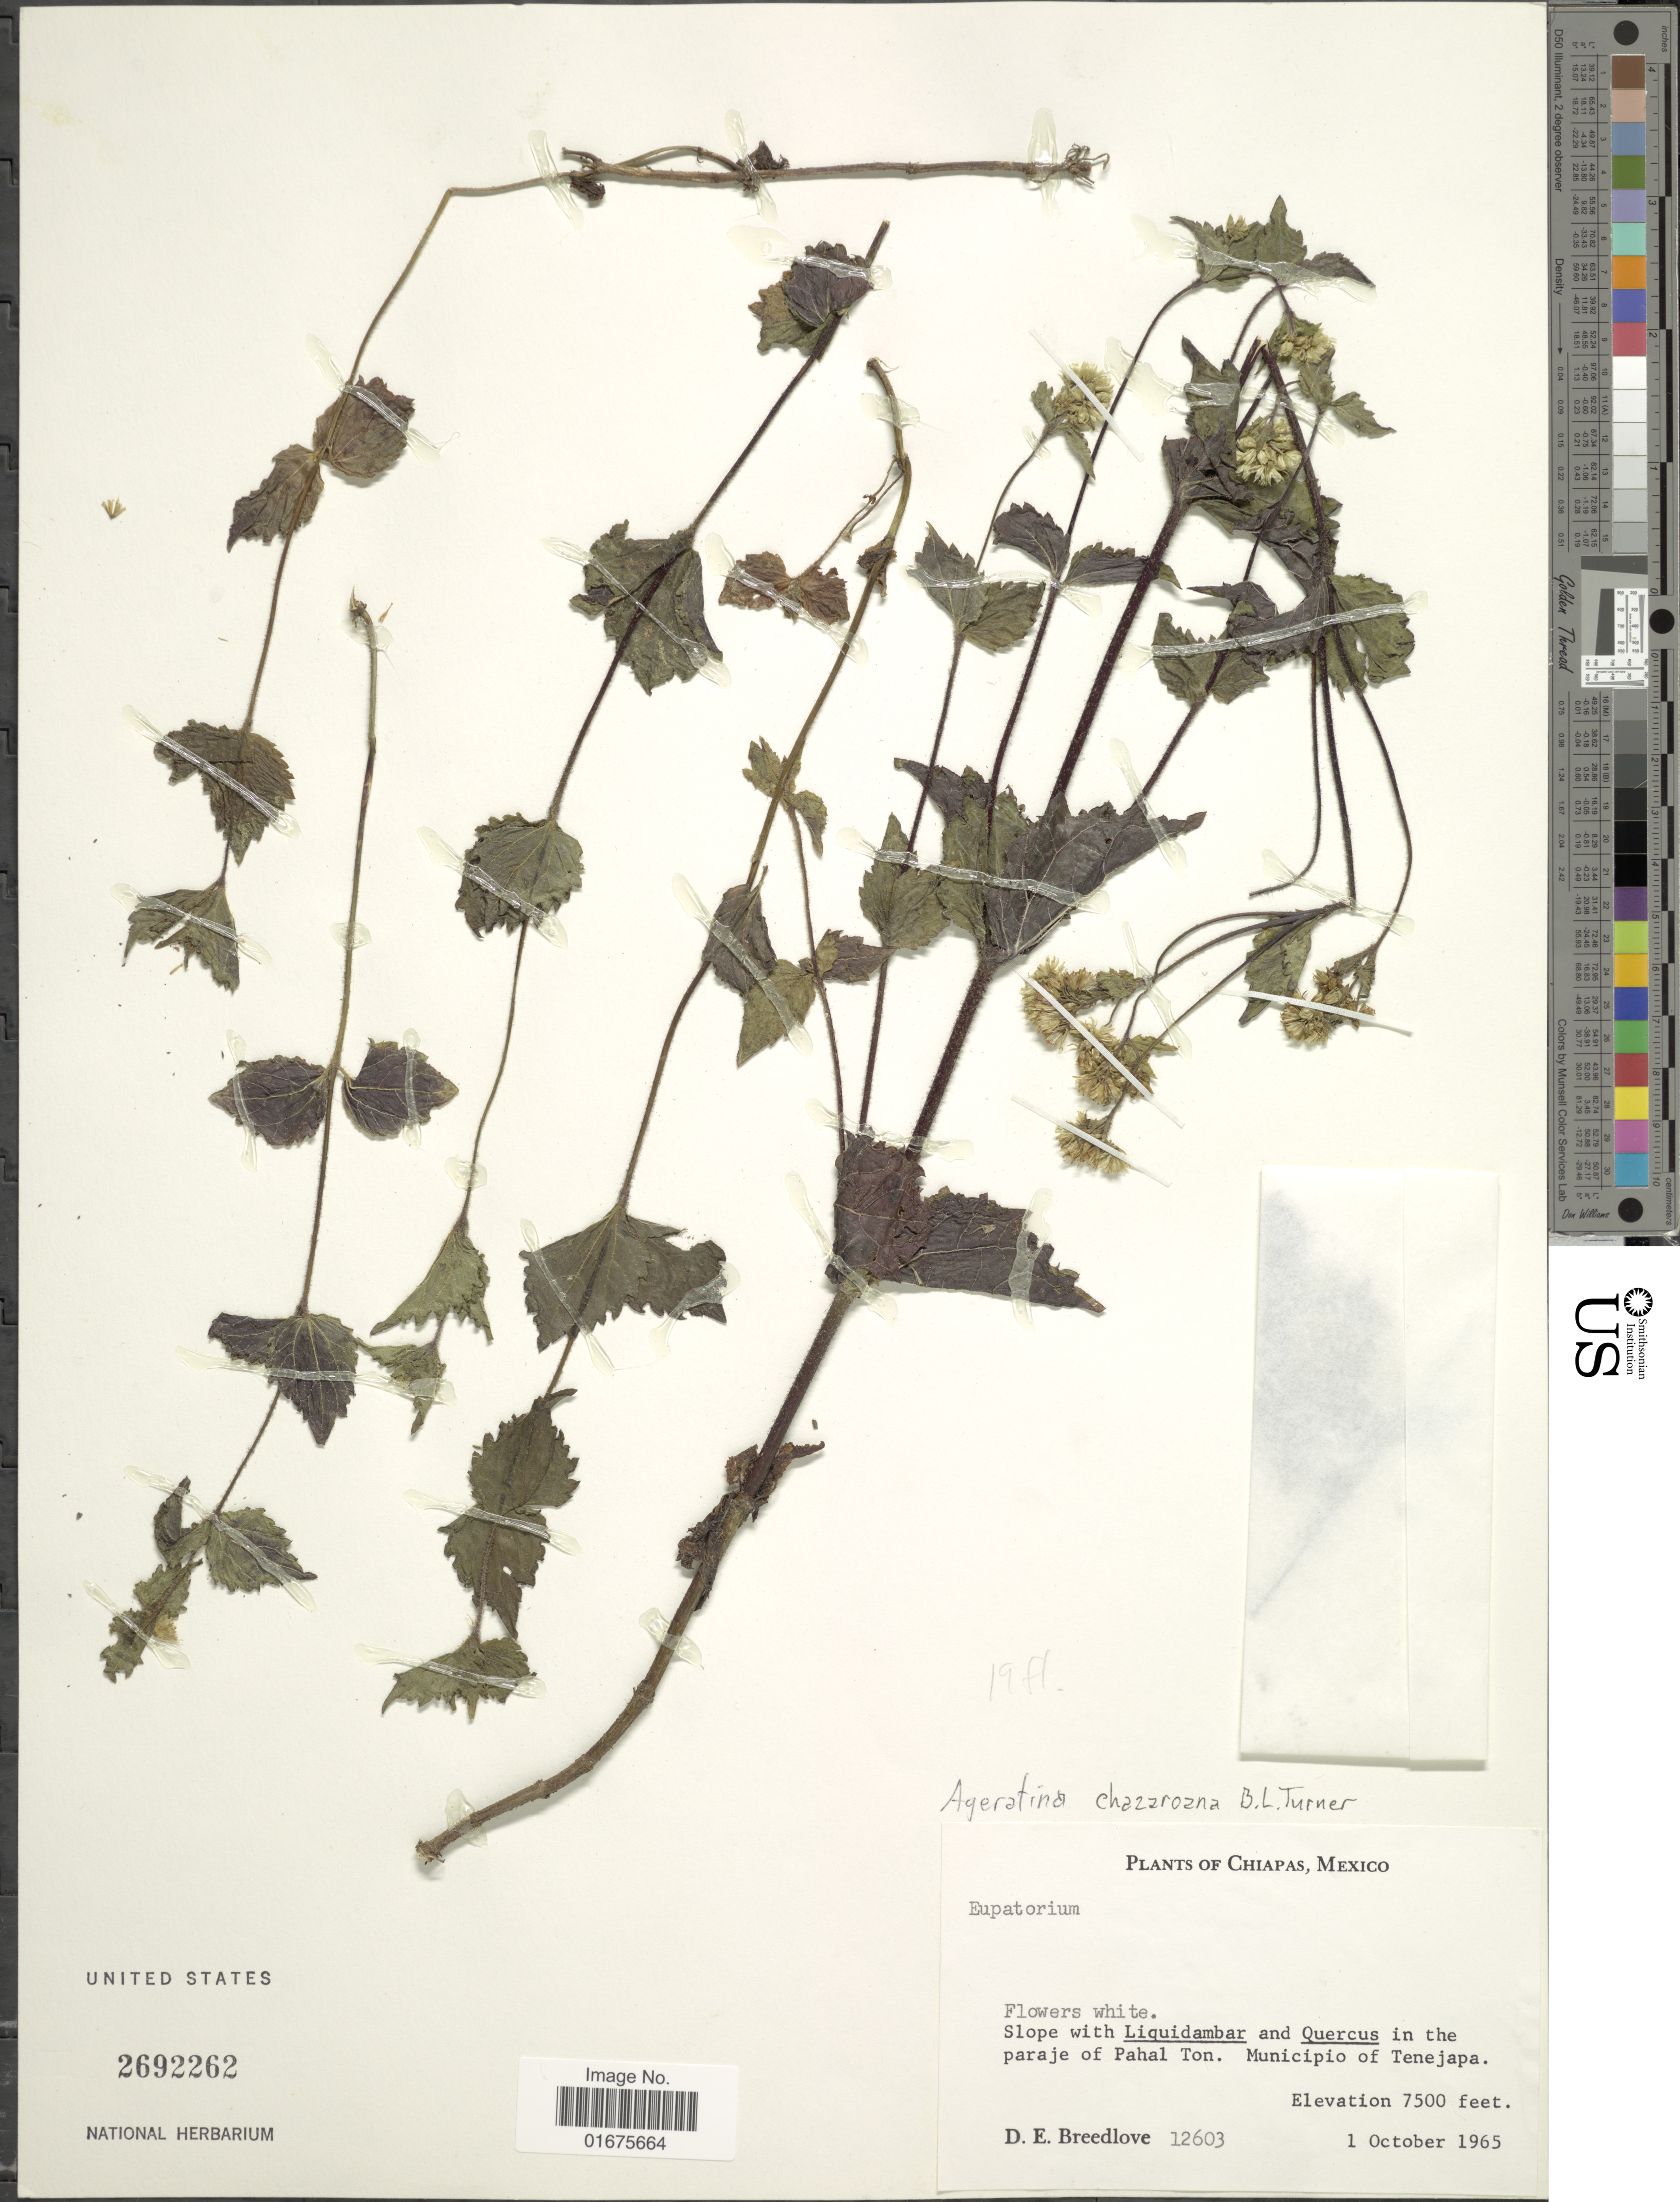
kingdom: Plantae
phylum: Tracheophyta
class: Magnoliopsida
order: Asterales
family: Asteraceae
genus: Ageratina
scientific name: Ageratina chazaroana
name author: B.L. Turner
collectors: D. E. Breedlove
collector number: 12603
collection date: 1965-10-01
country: Mexico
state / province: Chiapas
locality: Slope with Liquidambar and Quercus in the paraje of Pahal Ton. Muncipio of Tenejapa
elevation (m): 2286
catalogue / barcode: US 2692262